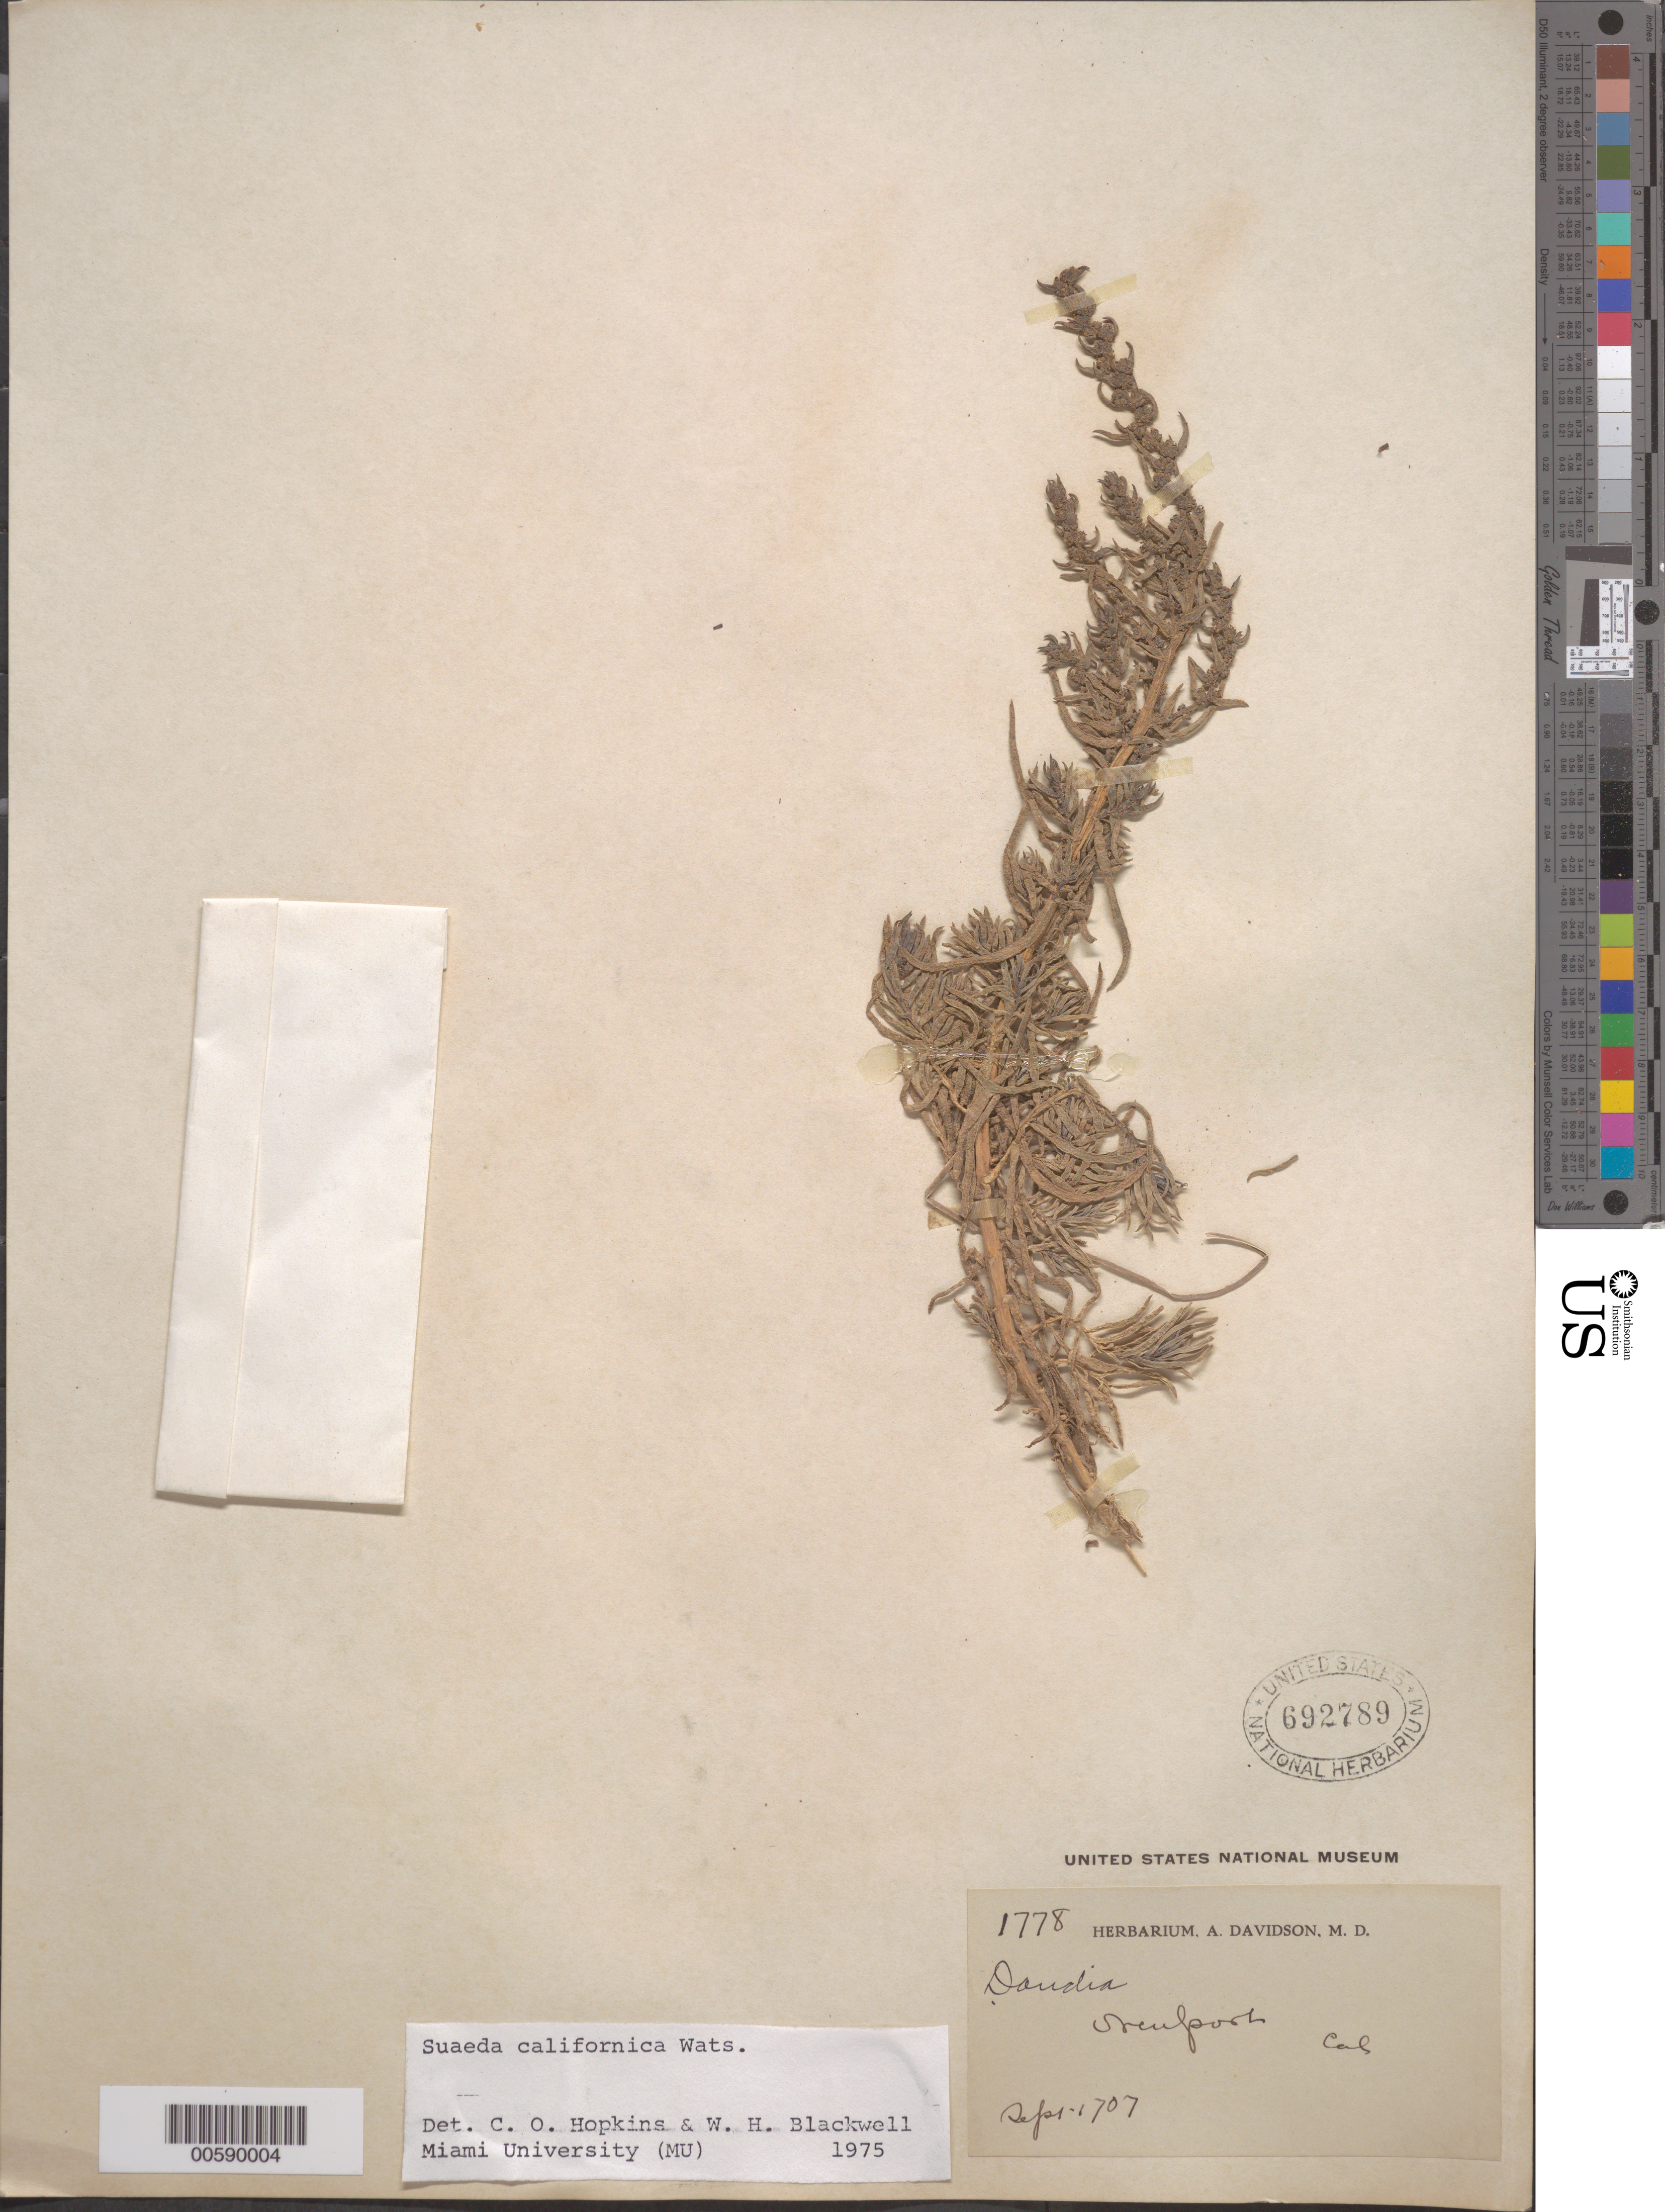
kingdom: Plantae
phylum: Tracheophyta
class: Magnoliopsida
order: Caryophyllales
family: Amaranthaceae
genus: Suaeda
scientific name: Suaeda californica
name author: S. Watson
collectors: A. Davidson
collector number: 1778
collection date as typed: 17 Sep 1907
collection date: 1907-09-17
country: United States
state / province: California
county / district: Orange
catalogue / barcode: US 692789